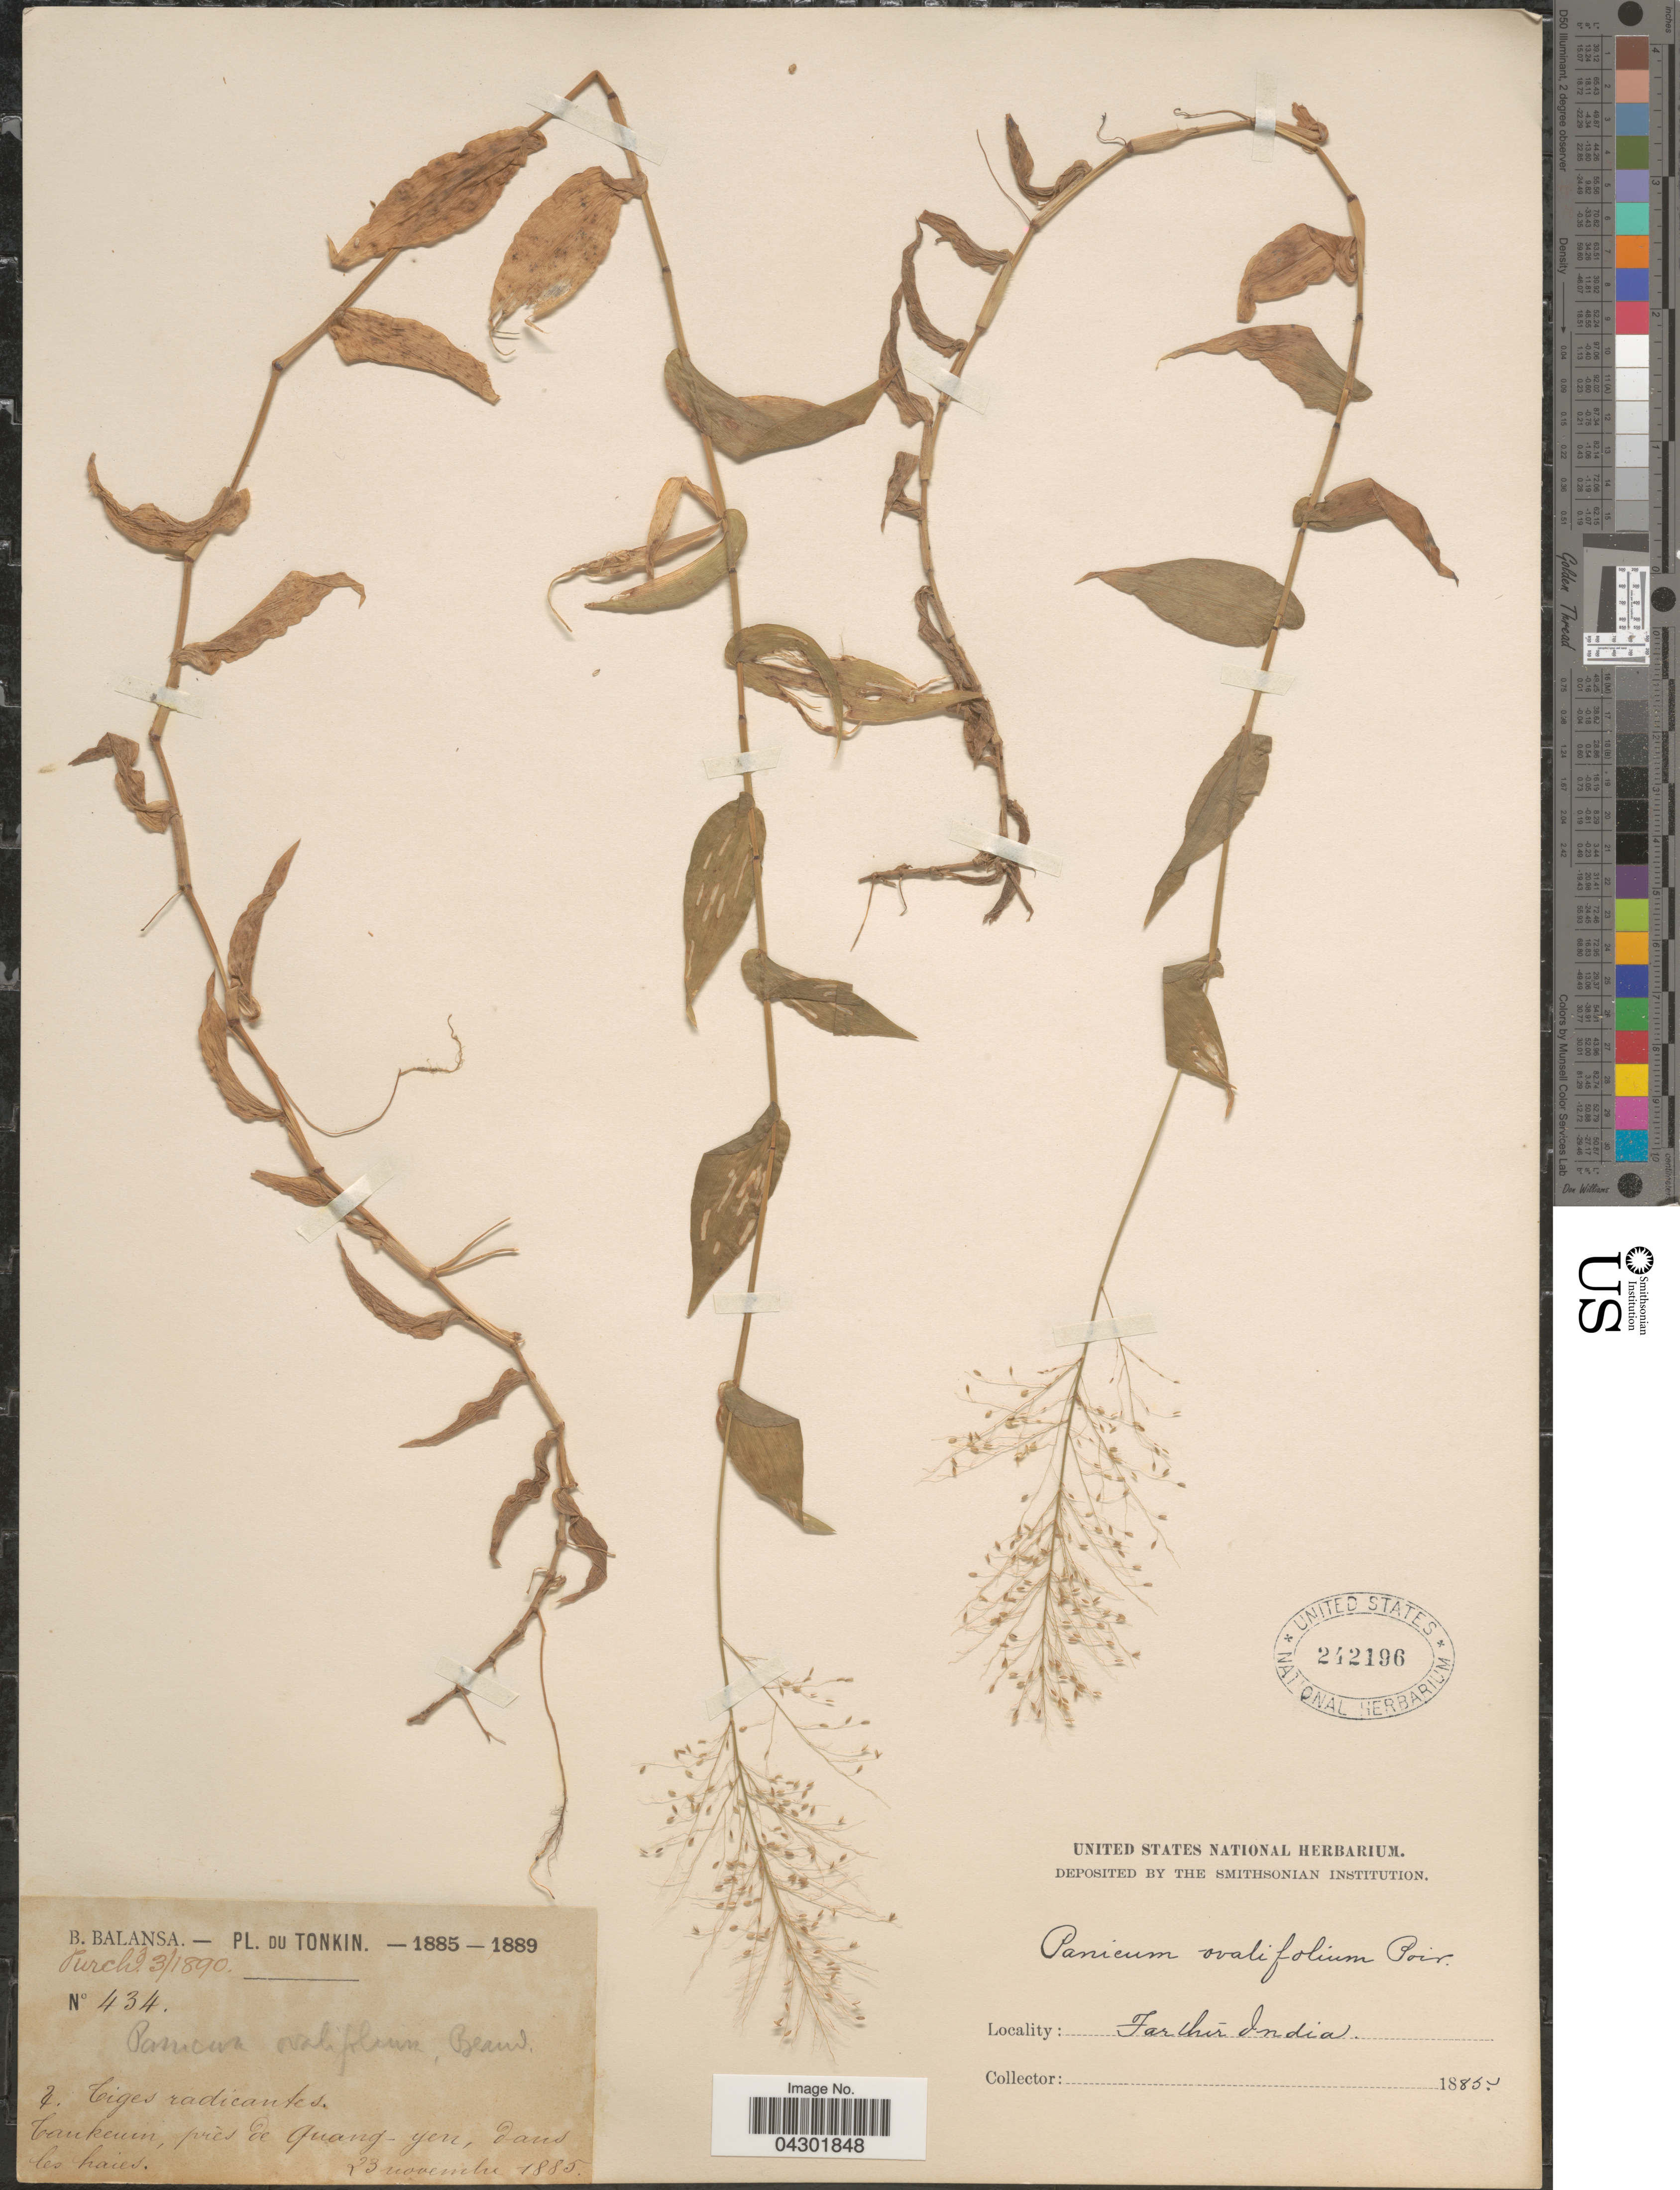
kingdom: Plantae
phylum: Tracheophyta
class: Liliopsida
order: Poales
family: Poaceae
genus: Panicum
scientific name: Panicum brevifolium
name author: L.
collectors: B. Balansa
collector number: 434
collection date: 1885-11-23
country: Vietnam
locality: Far Chir. Tankeuin, près de Quang-yen, dans les haies.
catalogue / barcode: US 242196